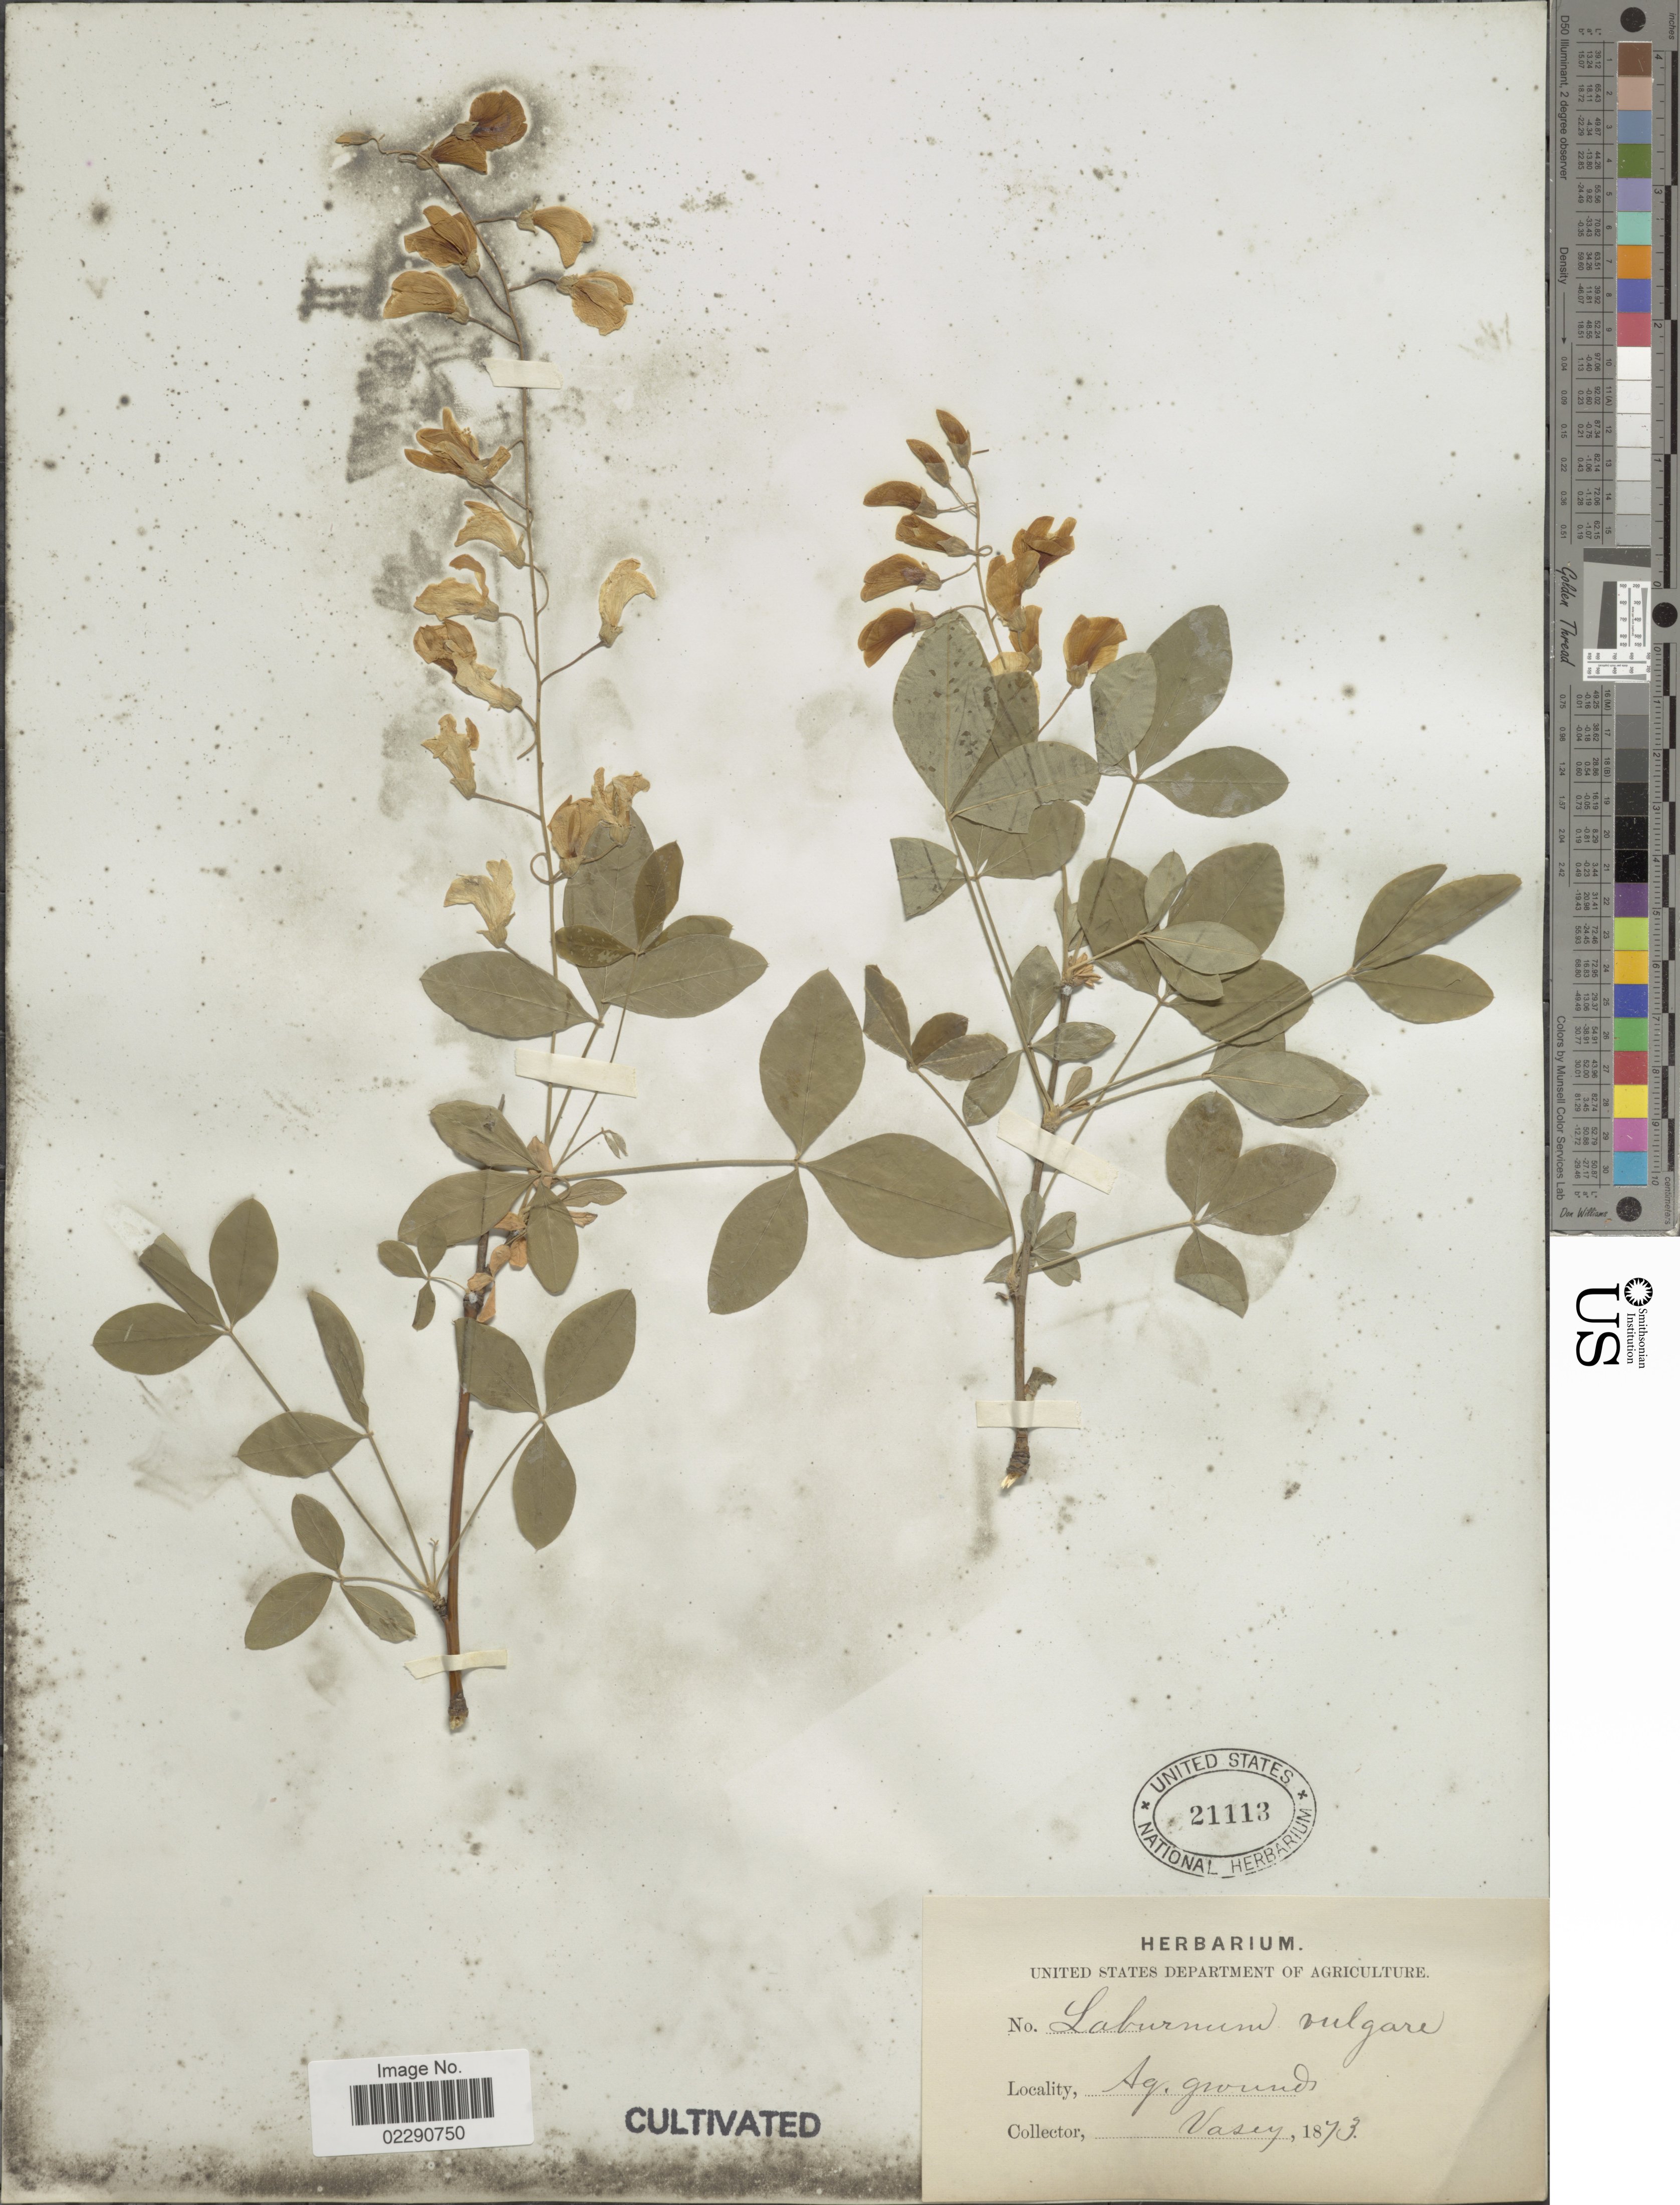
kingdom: Plantae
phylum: Tracheophyta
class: Magnoliopsida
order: Fabales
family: Fabaceae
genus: Laburnum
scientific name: Laburnum anagyroides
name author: Medik.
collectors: Vasey, --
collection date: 1873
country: United States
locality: Ag. grounds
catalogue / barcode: US 21113